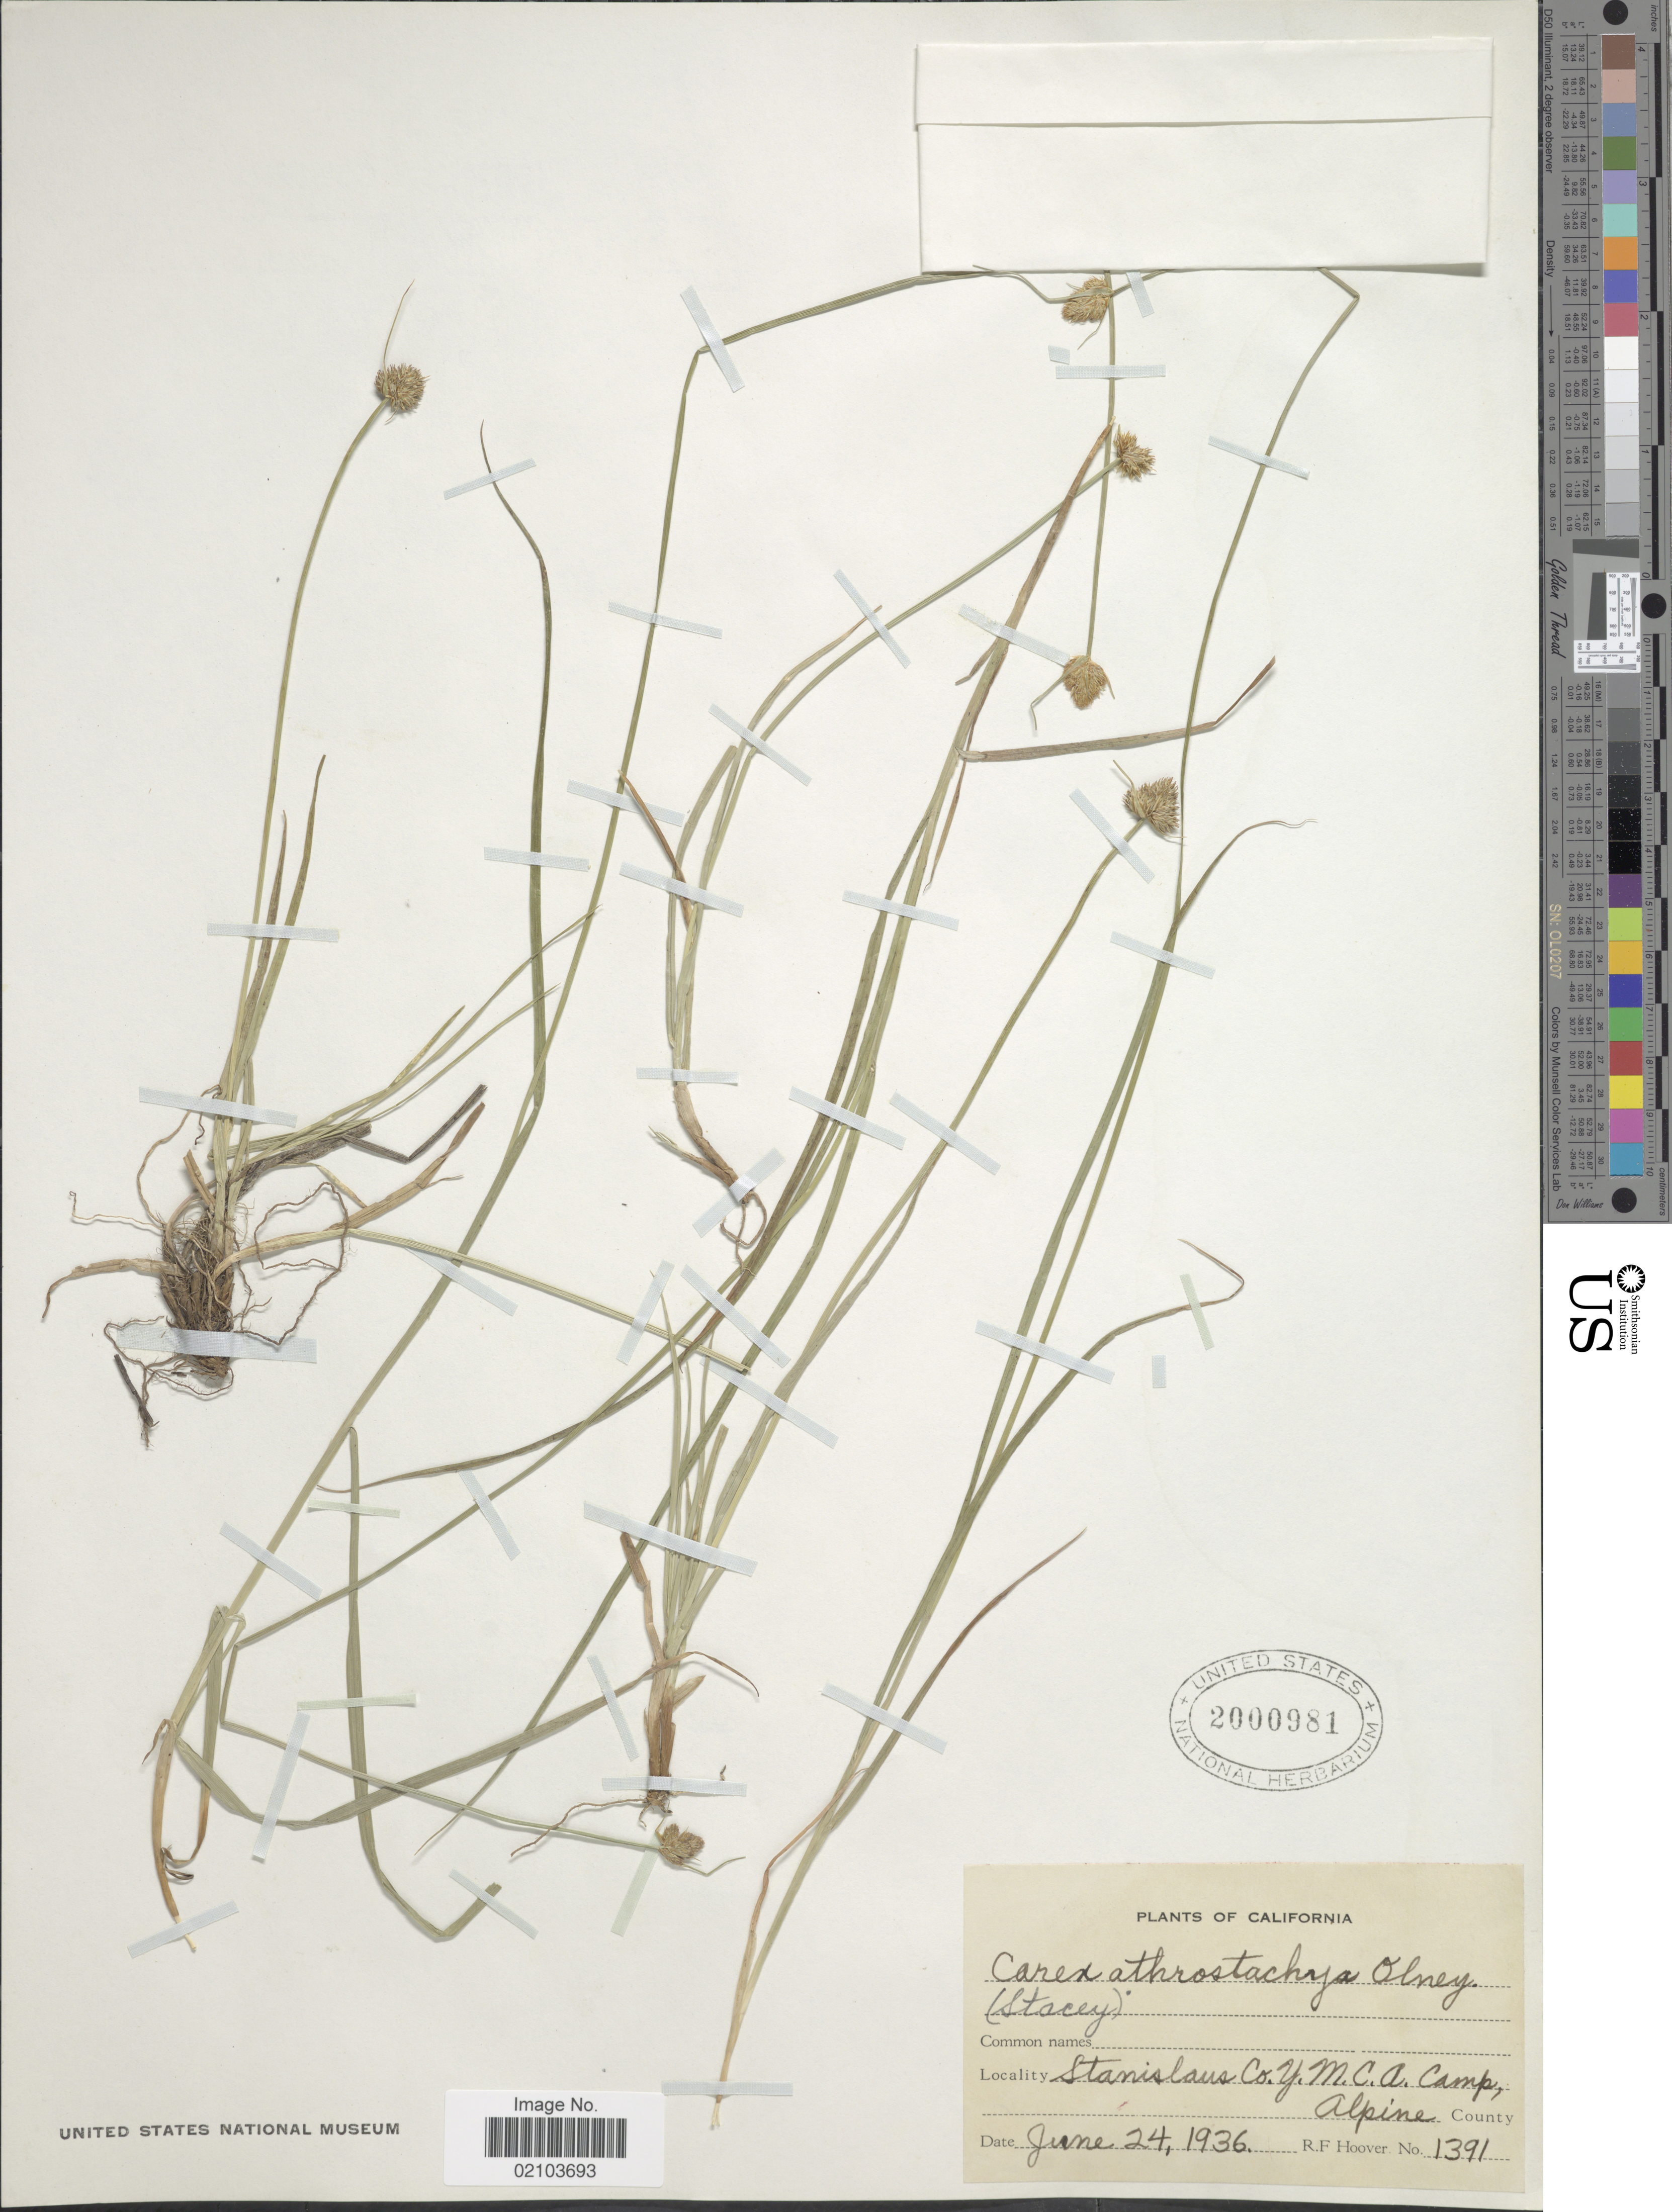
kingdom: Plantae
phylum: Tracheophyta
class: Liliopsida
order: Poales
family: Cyperaceae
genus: Carex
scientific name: Carex athrostachya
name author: Olney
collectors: R. F. Hoover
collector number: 1391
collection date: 1936-06-24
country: United States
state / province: California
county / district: Alpine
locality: Stanislaus Co. Y.M.C.A. Camp, Alpine County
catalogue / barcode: US 2000981